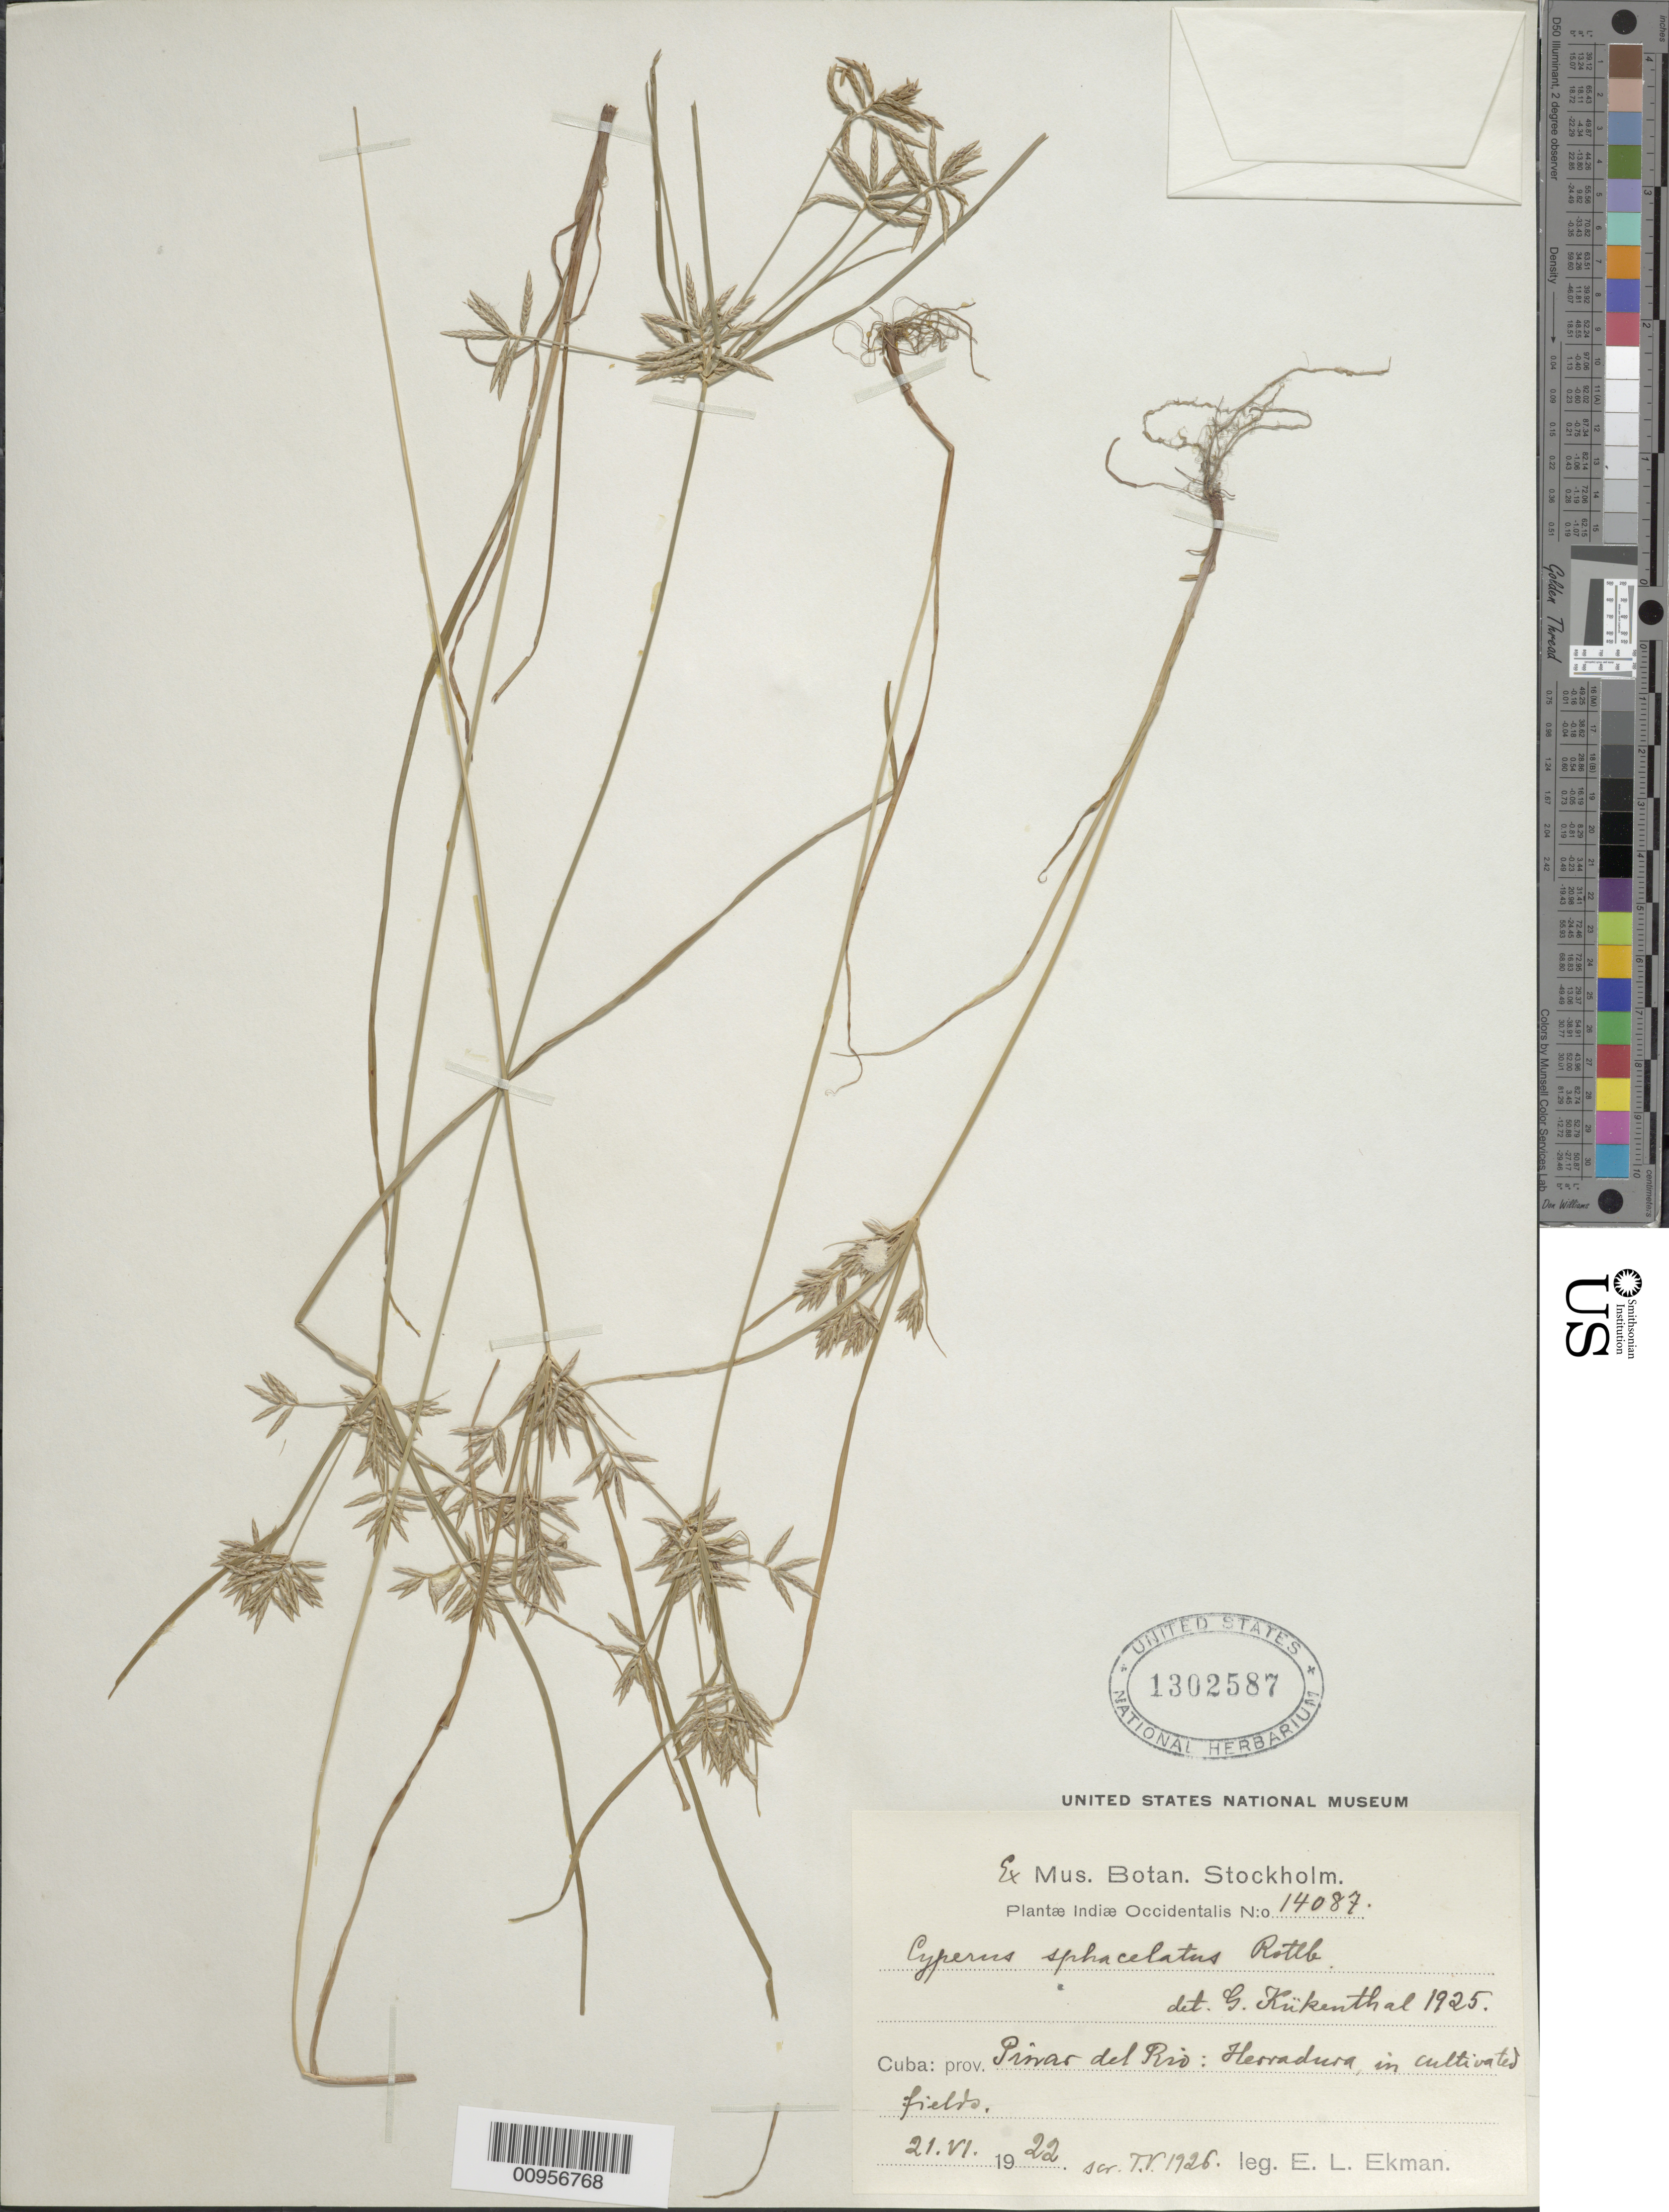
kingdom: Plantae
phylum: Tracheophyta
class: Liliopsida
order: Poales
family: Cyperaceae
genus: Cyperus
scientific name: Cyperus sphacelatus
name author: Rottb.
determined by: Kükenthal, G.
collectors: E. L. Ekman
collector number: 14087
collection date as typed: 21 Jun 1922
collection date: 1922-06-21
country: Cuba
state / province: Pinar del Rio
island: Cuba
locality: Herradura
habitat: In cultivated fields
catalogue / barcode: US 1302587